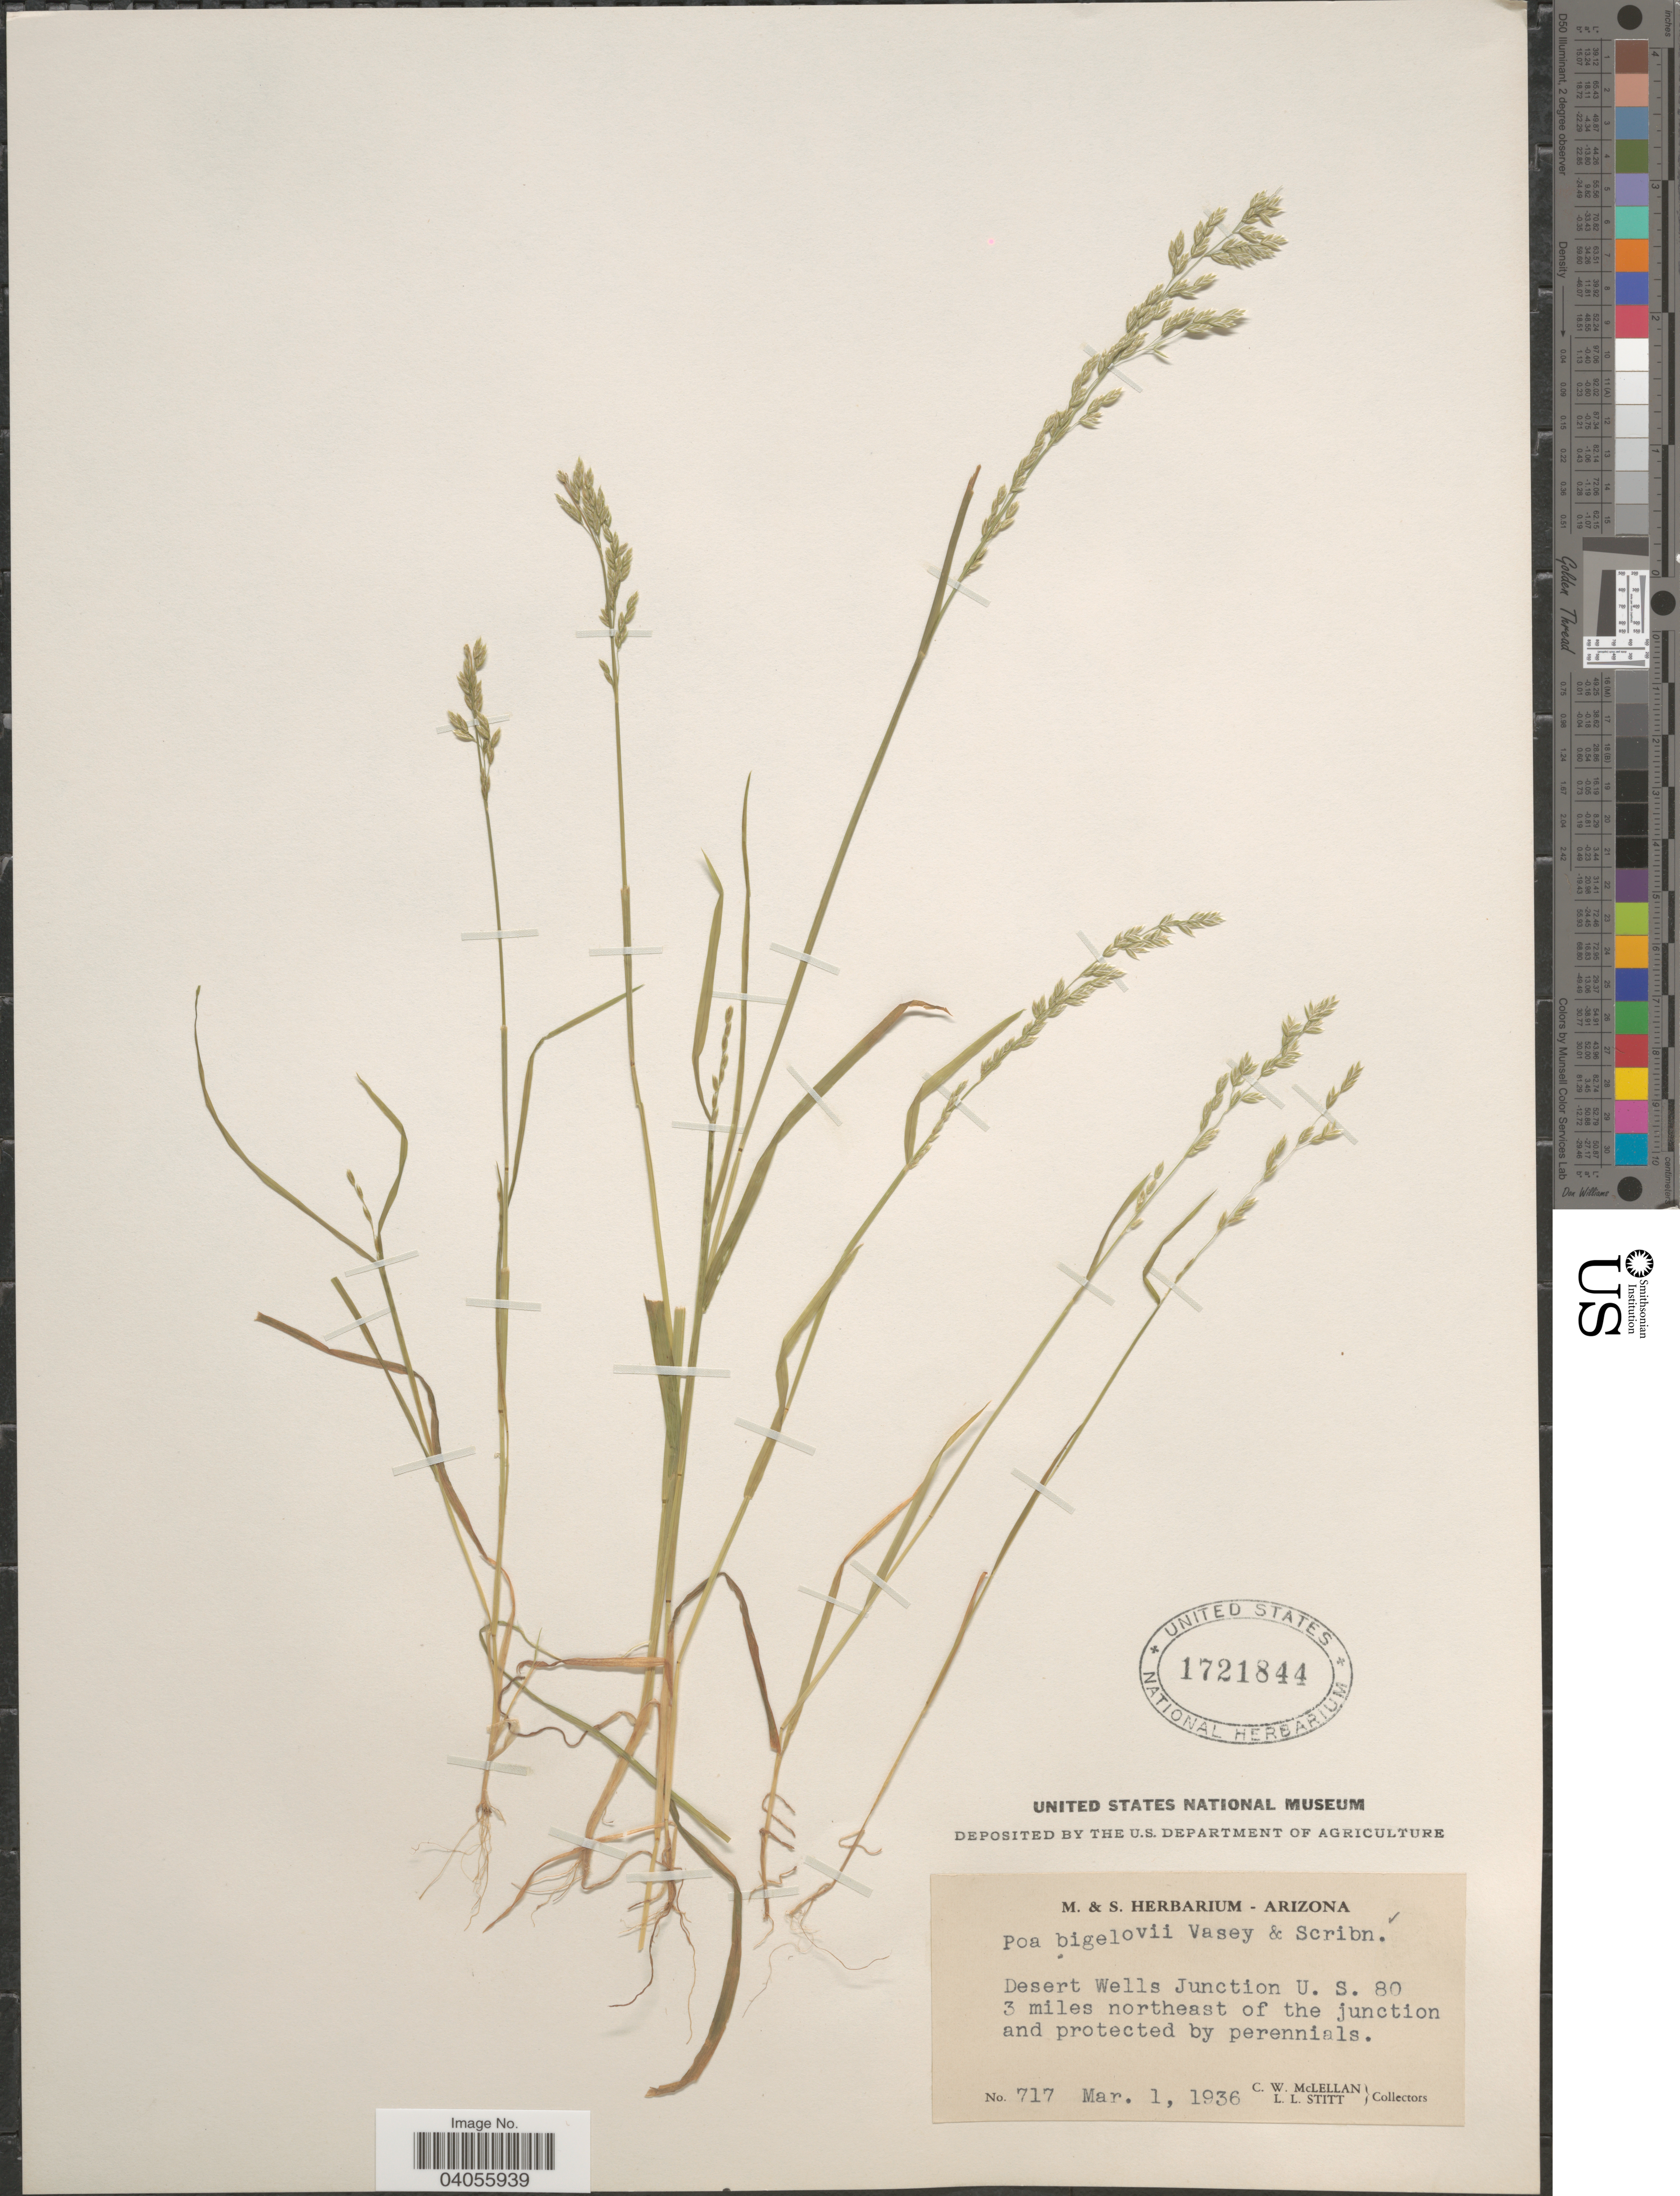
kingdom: Plantae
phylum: Tracheophyta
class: Liliopsida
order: Poales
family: Poaceae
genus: Poa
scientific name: Poa bigelovii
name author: Vasey & Scribn.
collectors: C. McLellan & L. Stitt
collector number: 717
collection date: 1936-03-01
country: United States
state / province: Arizona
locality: Desert Wells Junction U. S. 80. 3 miles northeast of the junction and protected by perennials.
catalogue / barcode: US 1721844